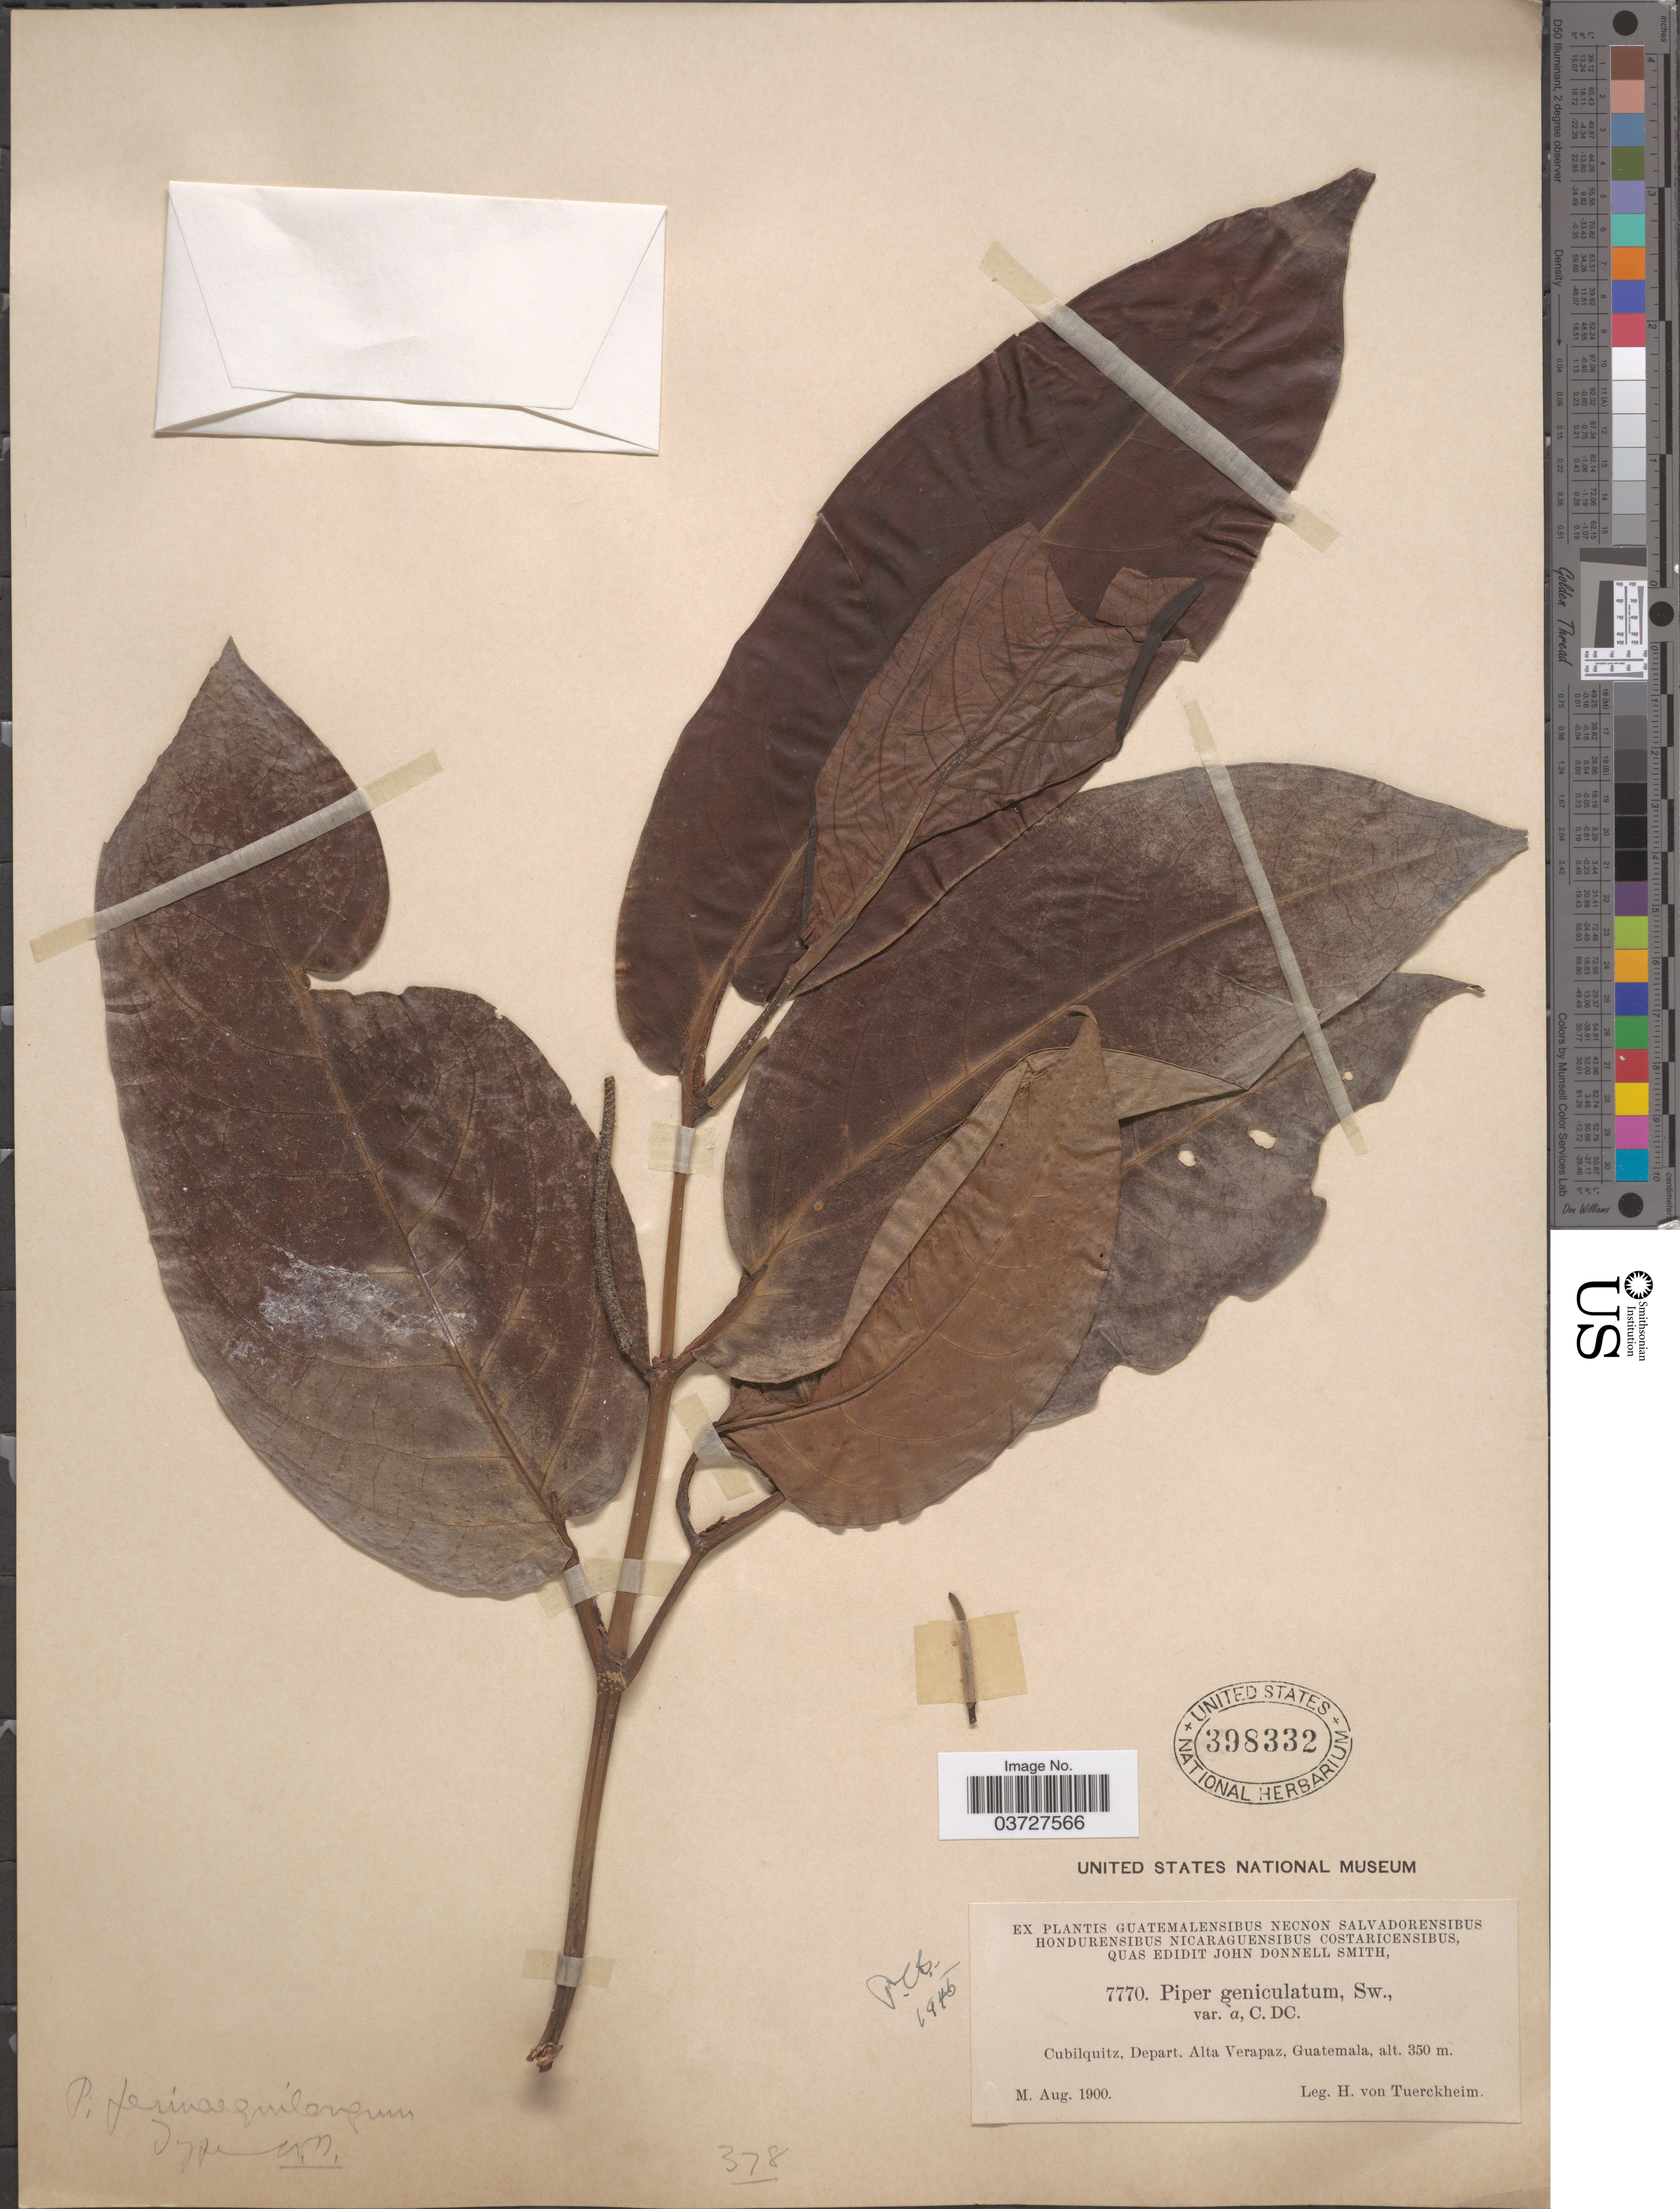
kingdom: Plantae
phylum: Tracheophyta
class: Magnoliopsida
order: Piperales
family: Piperaceae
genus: Piper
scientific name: Piper geniculatum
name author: Sw.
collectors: H. von Türckheim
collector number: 7770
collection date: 1900-08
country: Guatemala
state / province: Alta Verapaz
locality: Cubilquitz, Depart. Alta Verapaz.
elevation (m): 350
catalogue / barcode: US 398332